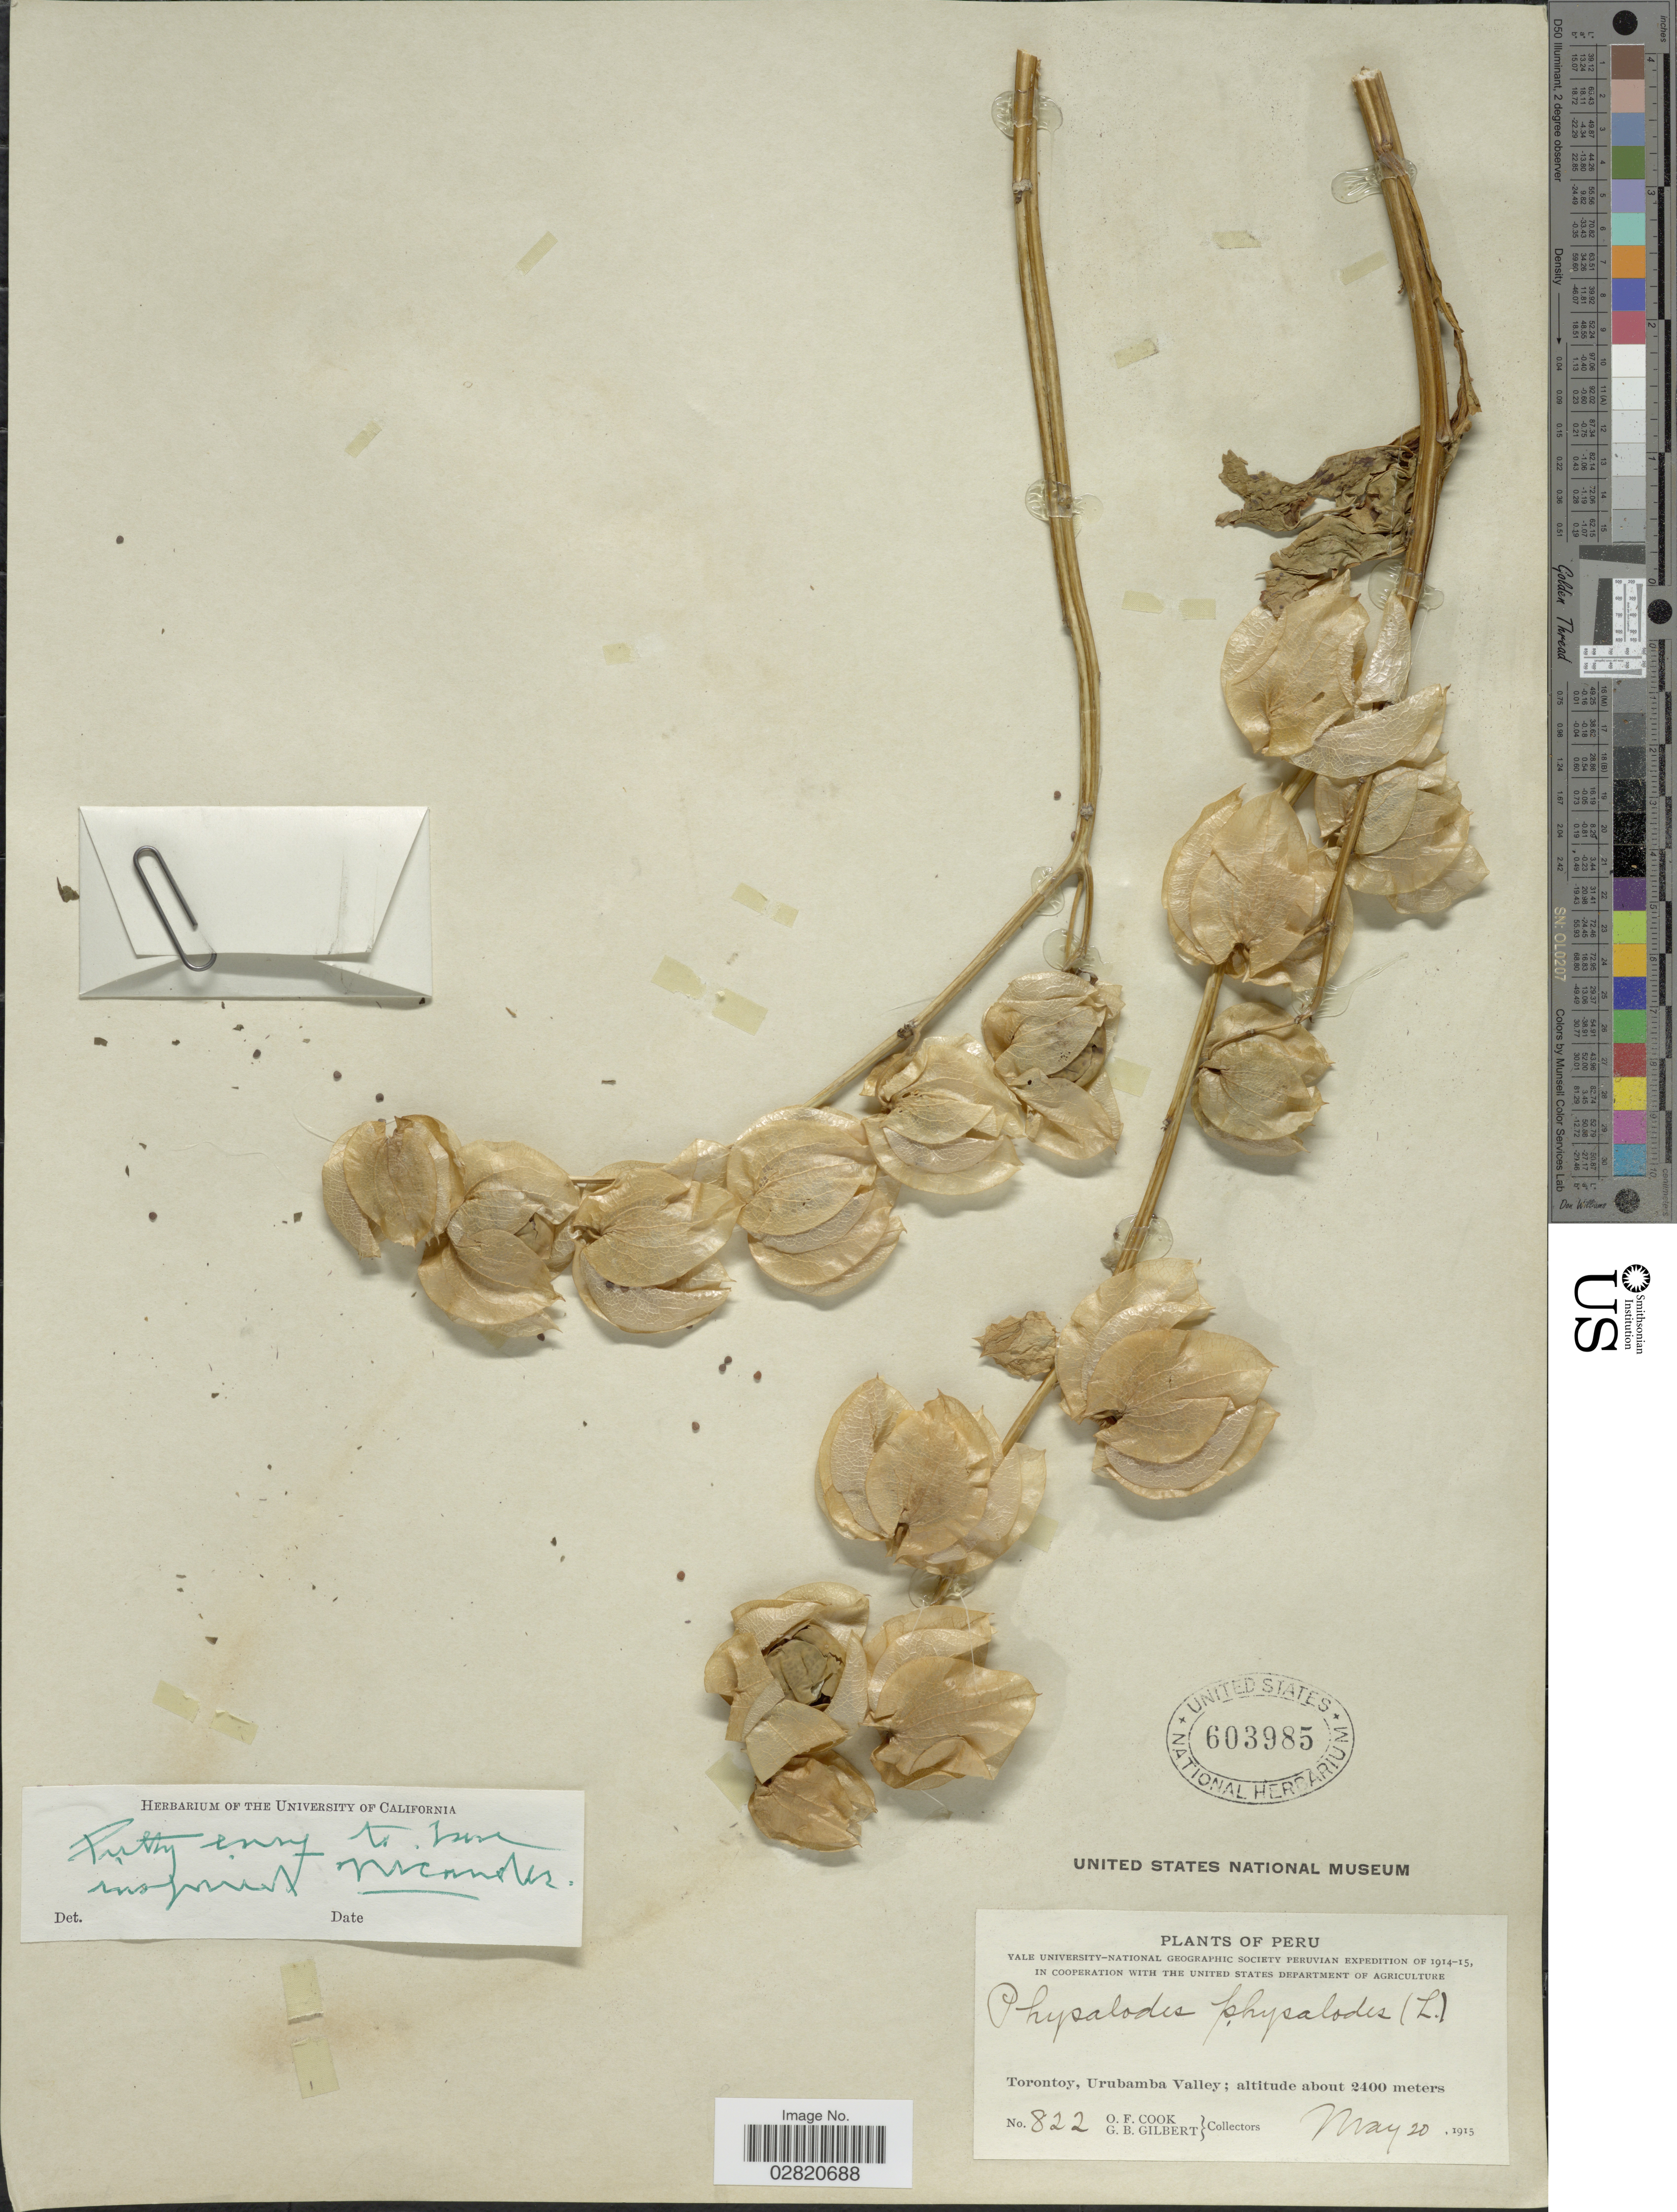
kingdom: Plantae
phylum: Tracheophyta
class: Magnoliopsida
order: Solanales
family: Solanaceae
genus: Nicandra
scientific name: Nicandra physalodes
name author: (L.) Gaertn.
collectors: O. F. Cook & G. B. Gilbert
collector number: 822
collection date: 1915-05-20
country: Peru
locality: Torontoy, Urubamba Valley.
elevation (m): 2400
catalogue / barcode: US 603985